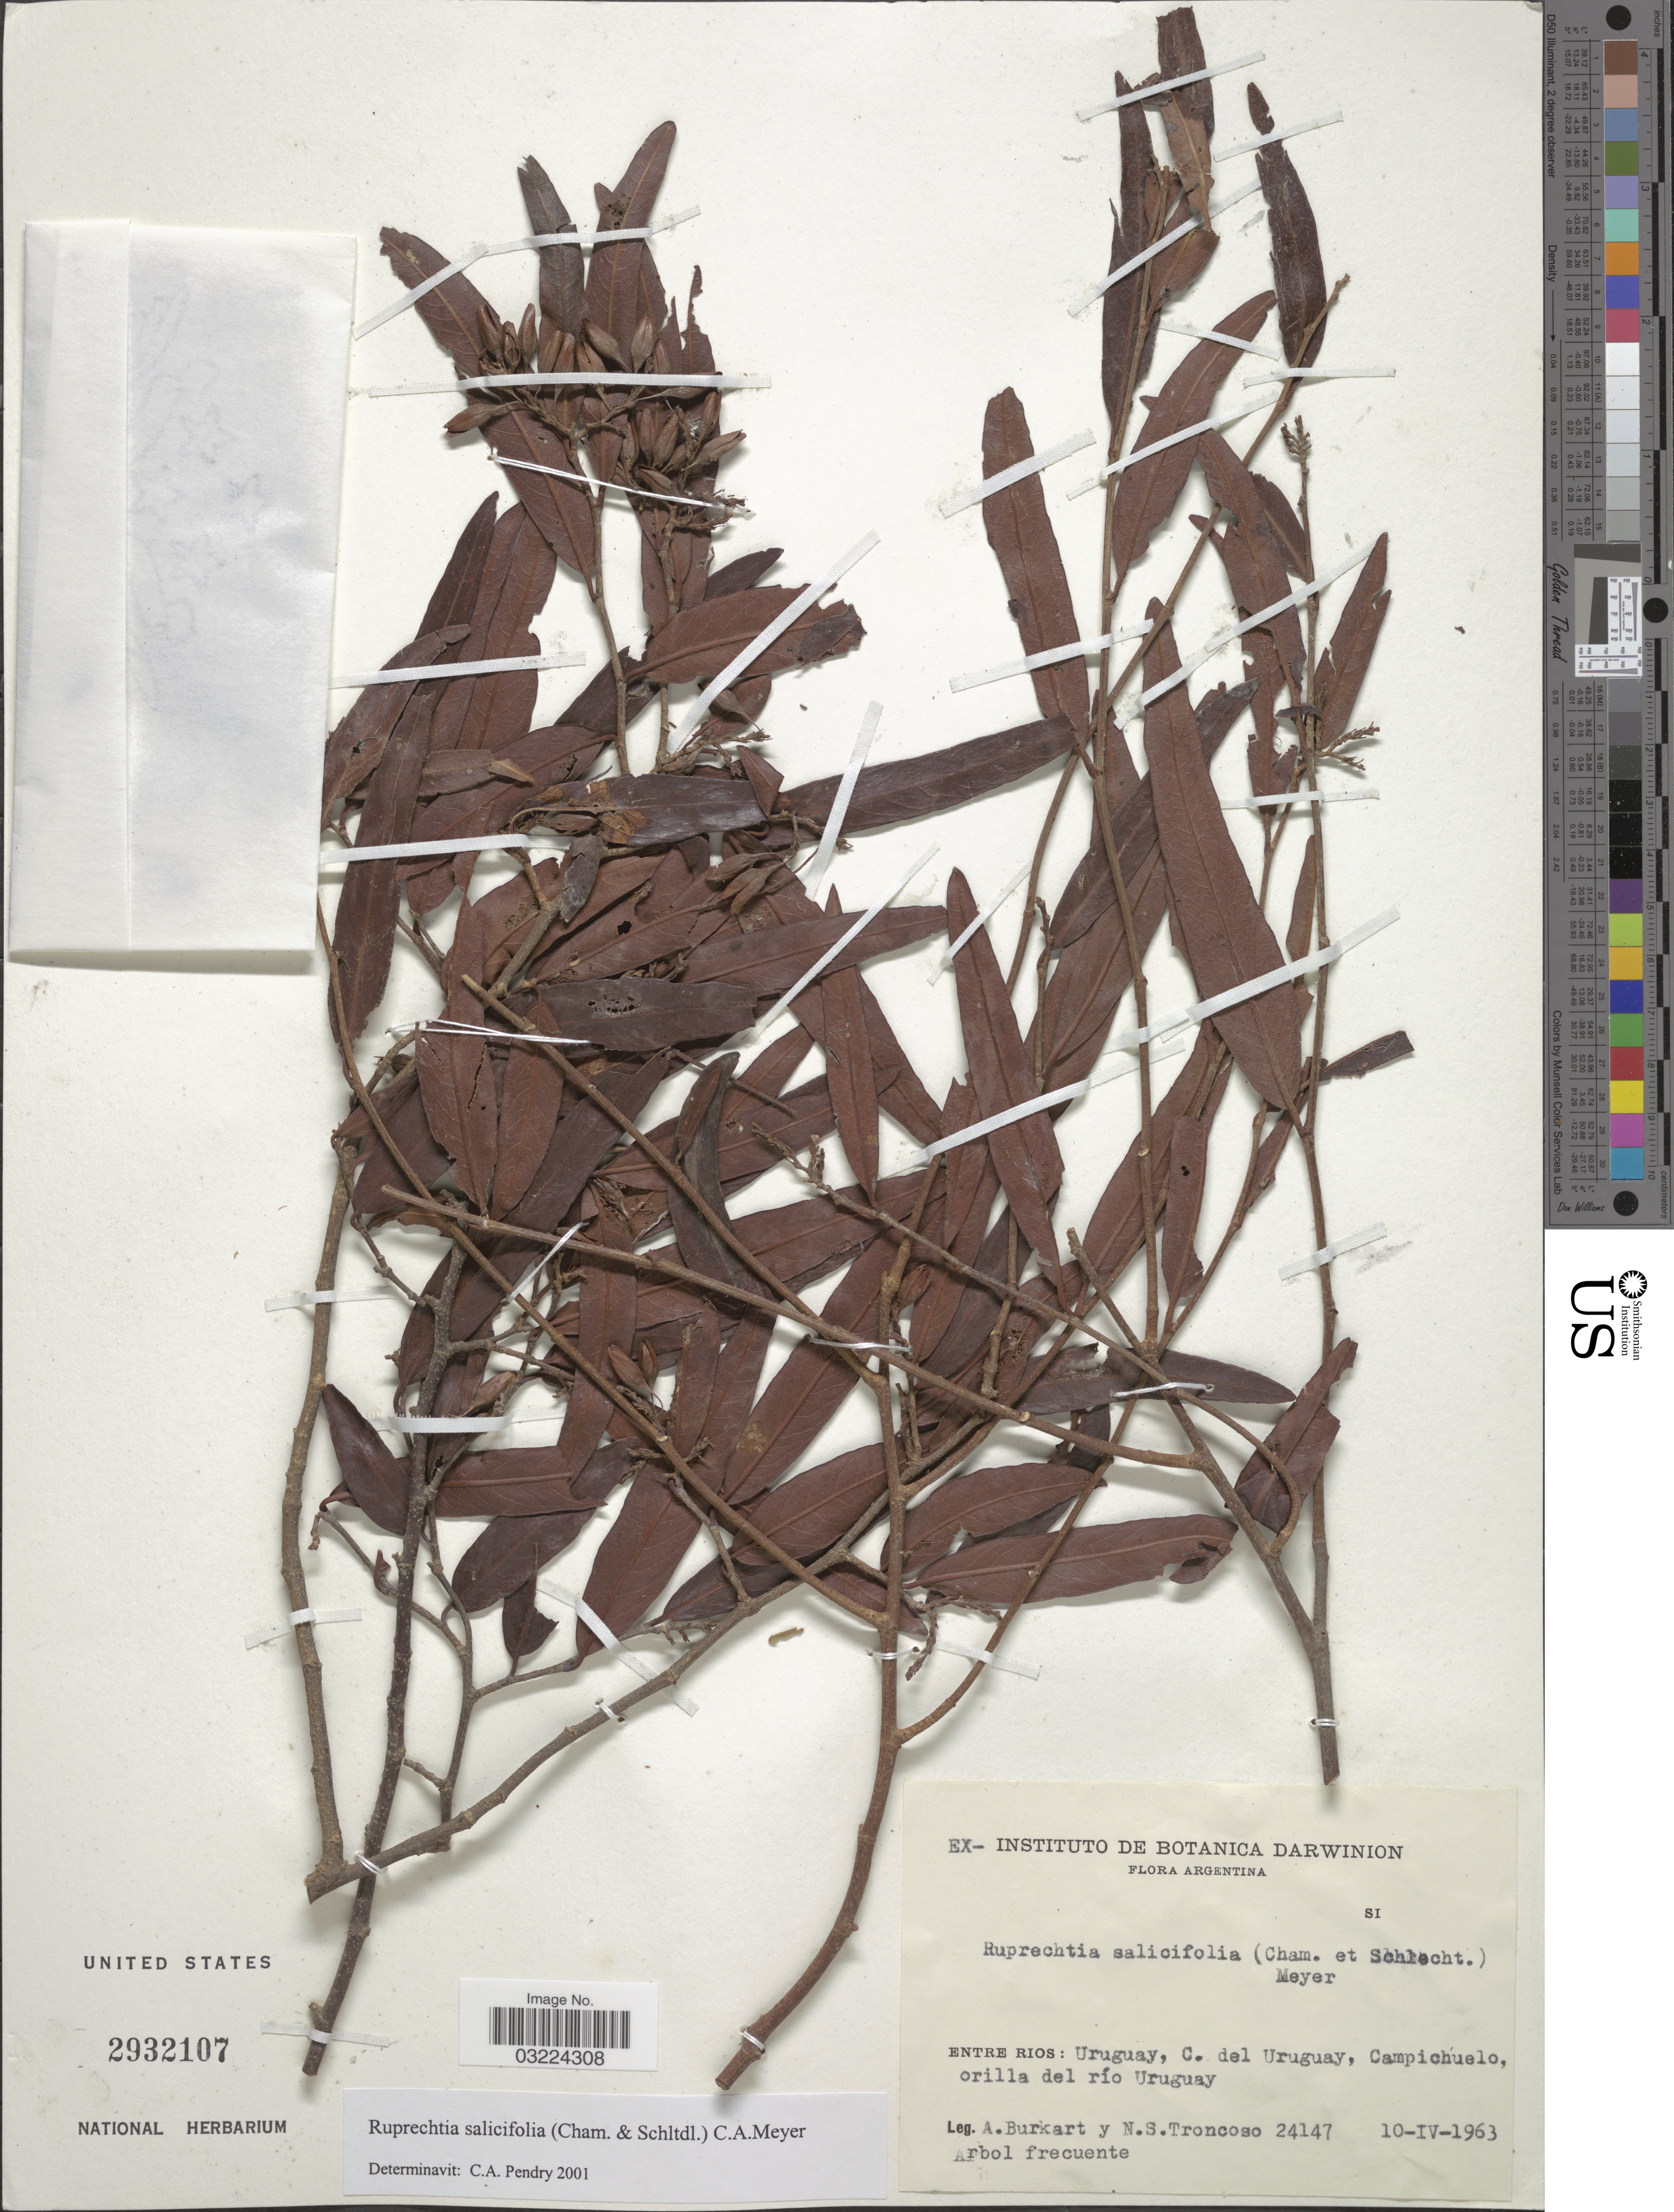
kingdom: Plantae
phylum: Tracheophyta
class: Magnoliopsida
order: Caryophyllales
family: Polygonaceae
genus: Ruprechtia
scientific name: Ruprechtia salicifolia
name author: (Cham. & Schltdl.) C.A. Mey.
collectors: A. E. Burkart & N. Troncoso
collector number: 24147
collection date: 1963-04-10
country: Argentina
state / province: Entre Rios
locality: Uruguay, C. del Uruguay, Campichuelo, orilla del río Uruguay.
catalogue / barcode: US 2932107